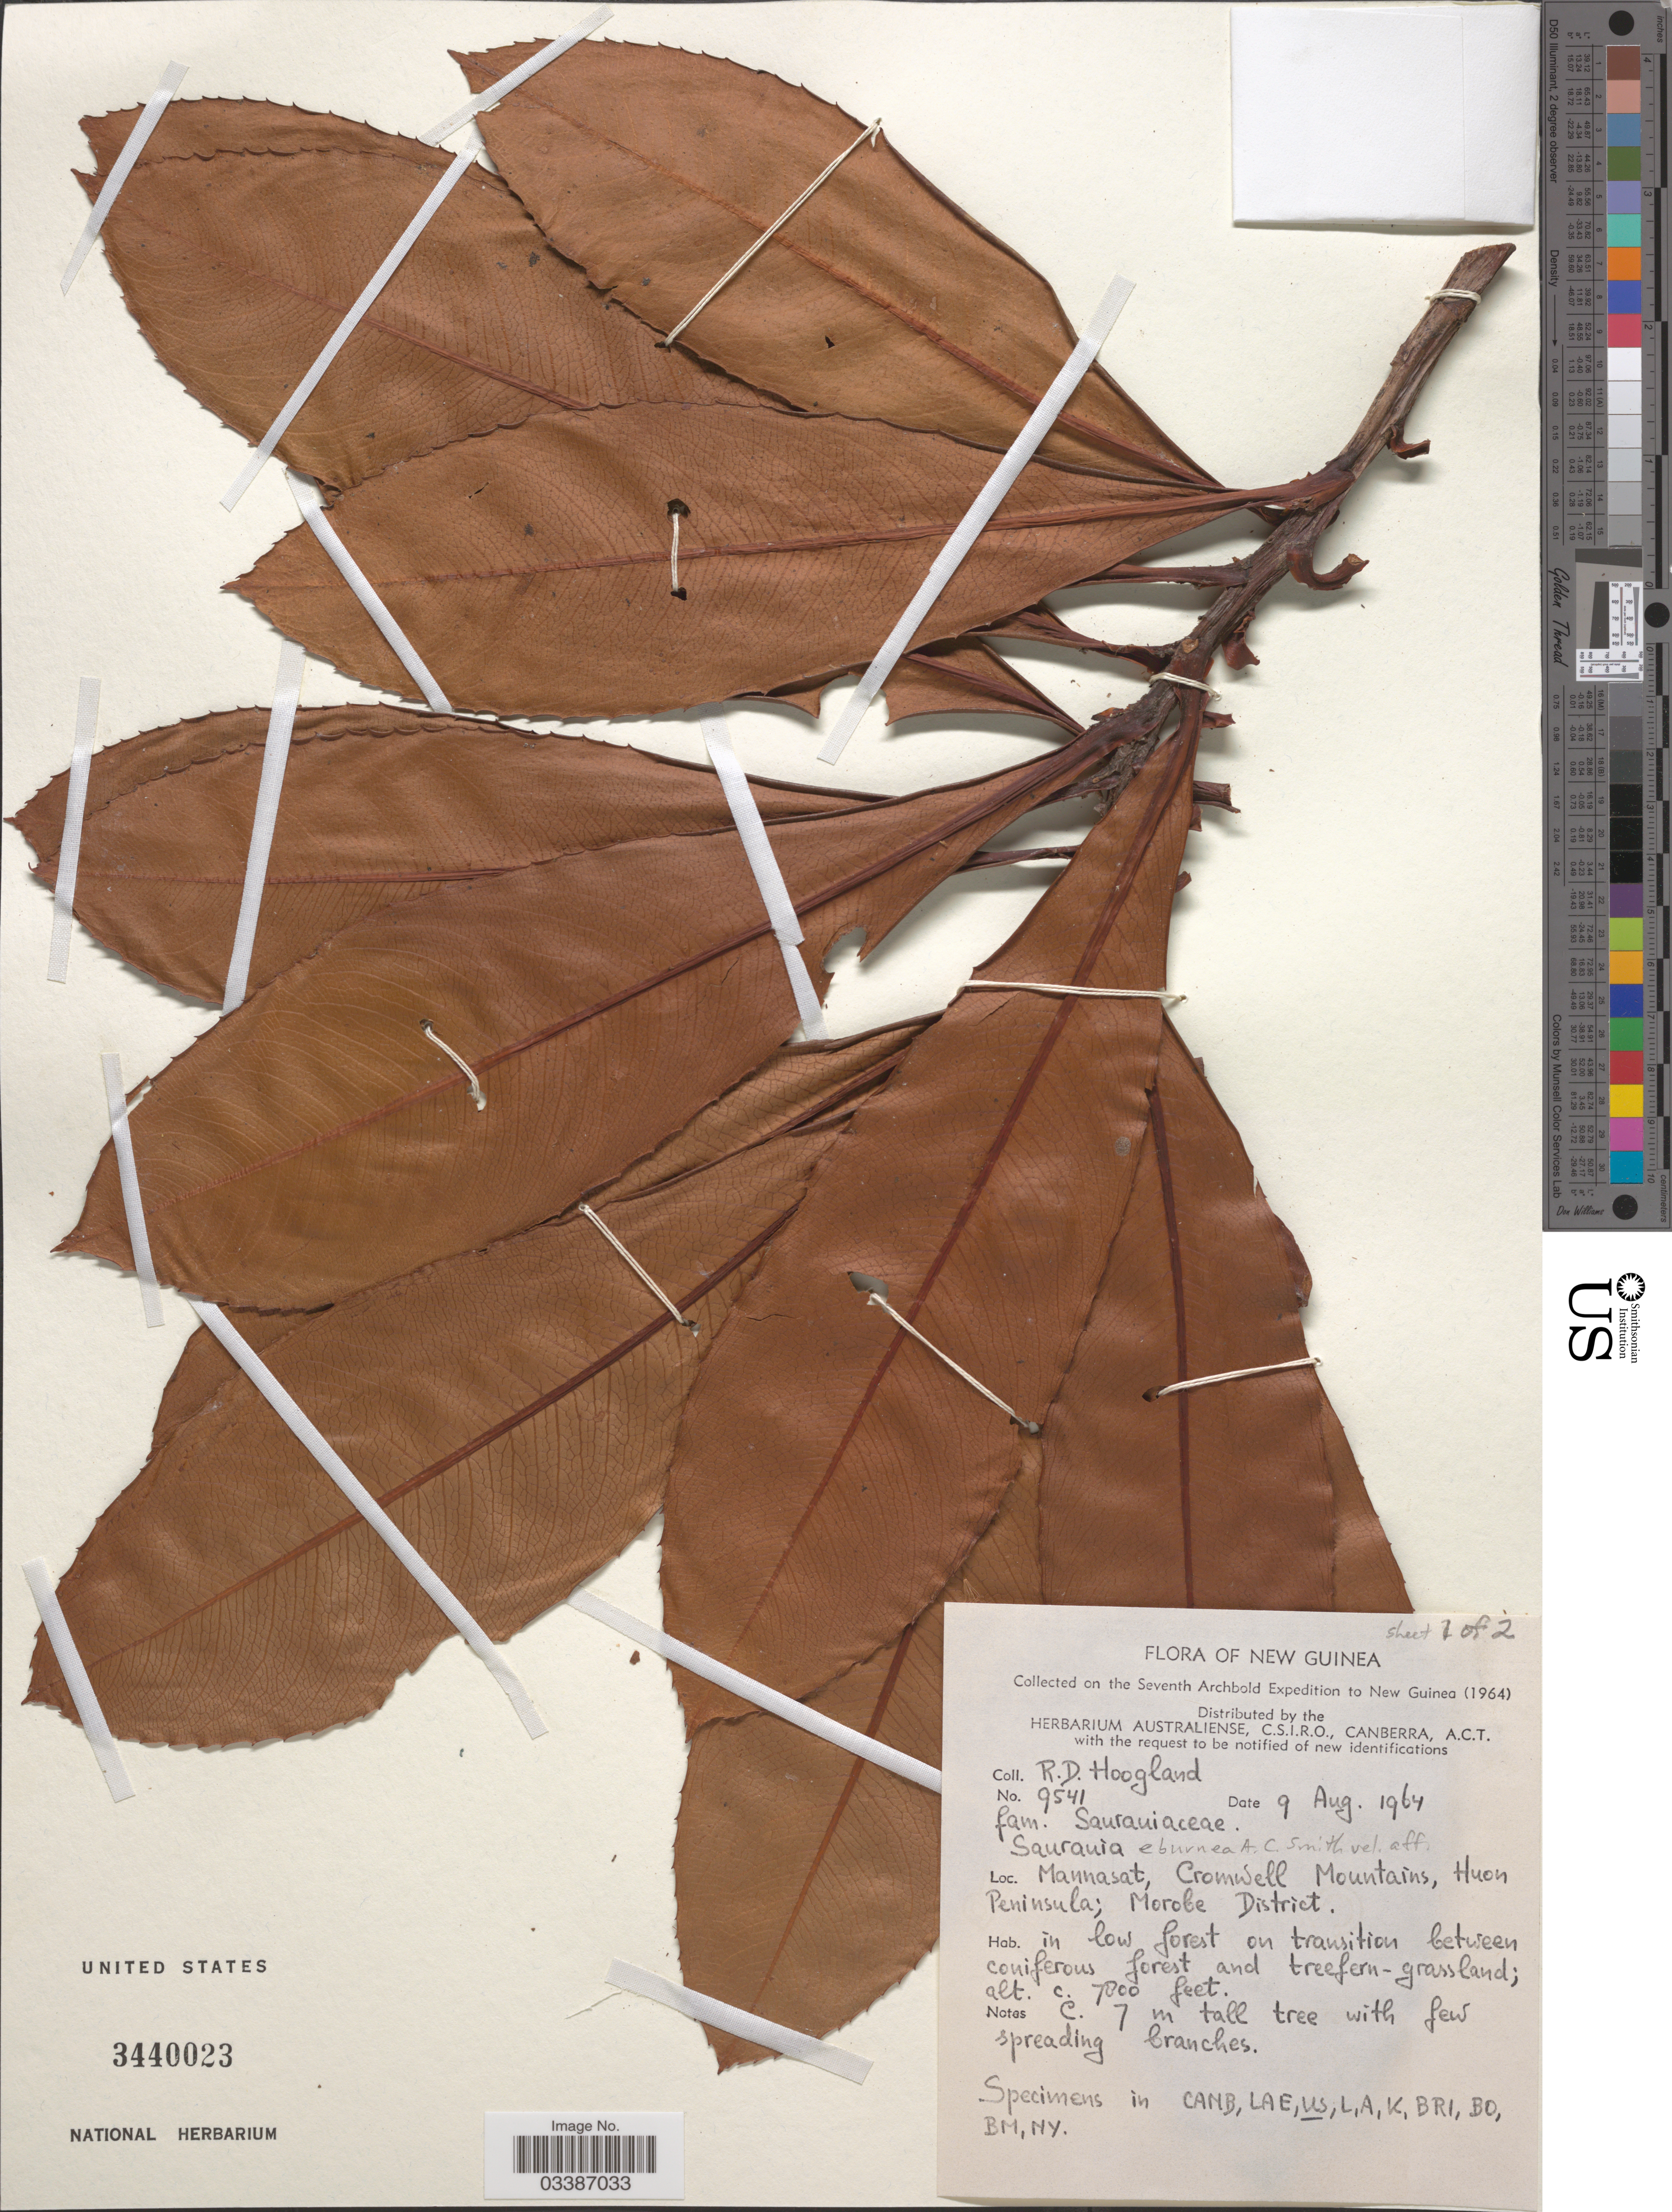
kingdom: Plantae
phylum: Tracheophyta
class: Magnoliopsida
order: Ericales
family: Actinidiaceae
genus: Saurauia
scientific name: Saurauia eburnea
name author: A.C. Sm.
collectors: R. D. Hoogland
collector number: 6541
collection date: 1964-08-09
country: Papua New Guinea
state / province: Morobe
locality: New Guinea. Mannasat, Cromwell Mountains, Huon Peninsula; Morobe District.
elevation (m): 2377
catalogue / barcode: US 3440023